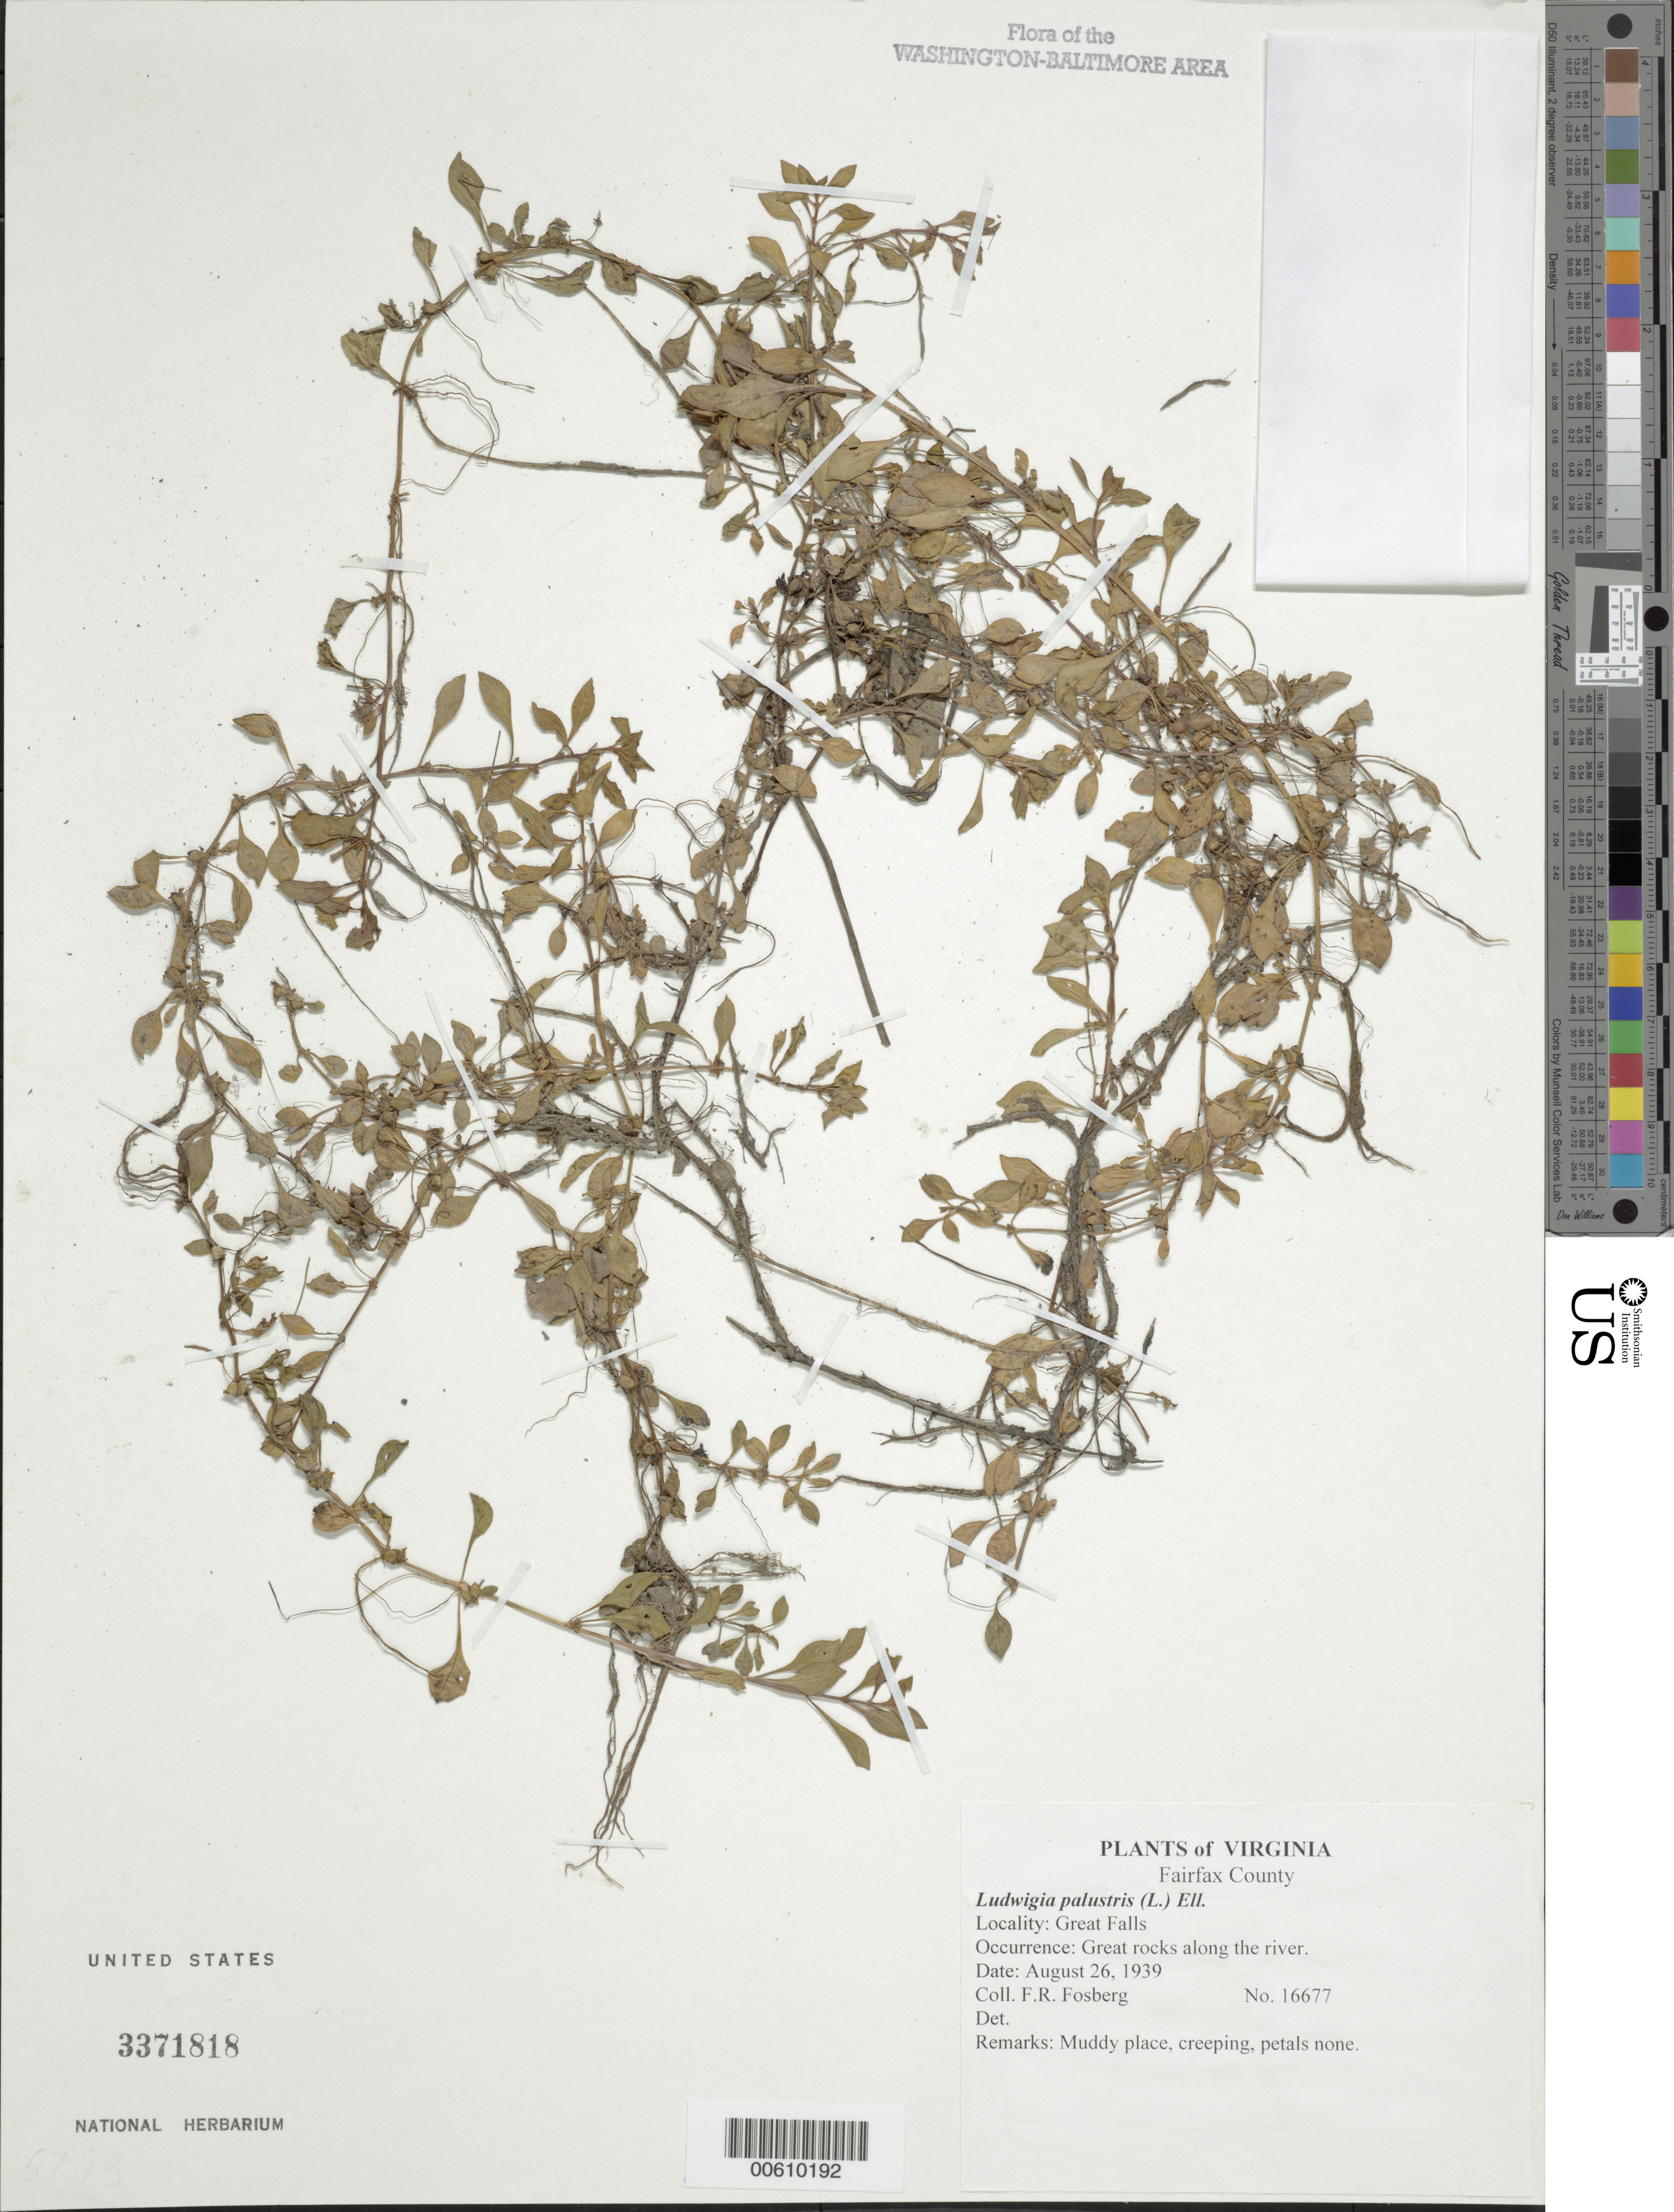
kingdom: Plantae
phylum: Tracheophyta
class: Magnoliopsida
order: Myrtales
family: Onagraceae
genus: Ludwigia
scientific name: Ludwigia palustris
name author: (L.) Elliott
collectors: F. R. Fosberg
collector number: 16677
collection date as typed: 26 Aug 1939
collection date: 1939-08-26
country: United States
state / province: Virginia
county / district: Fairfax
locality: Great Falls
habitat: Great rocks along the river.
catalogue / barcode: US 3371818